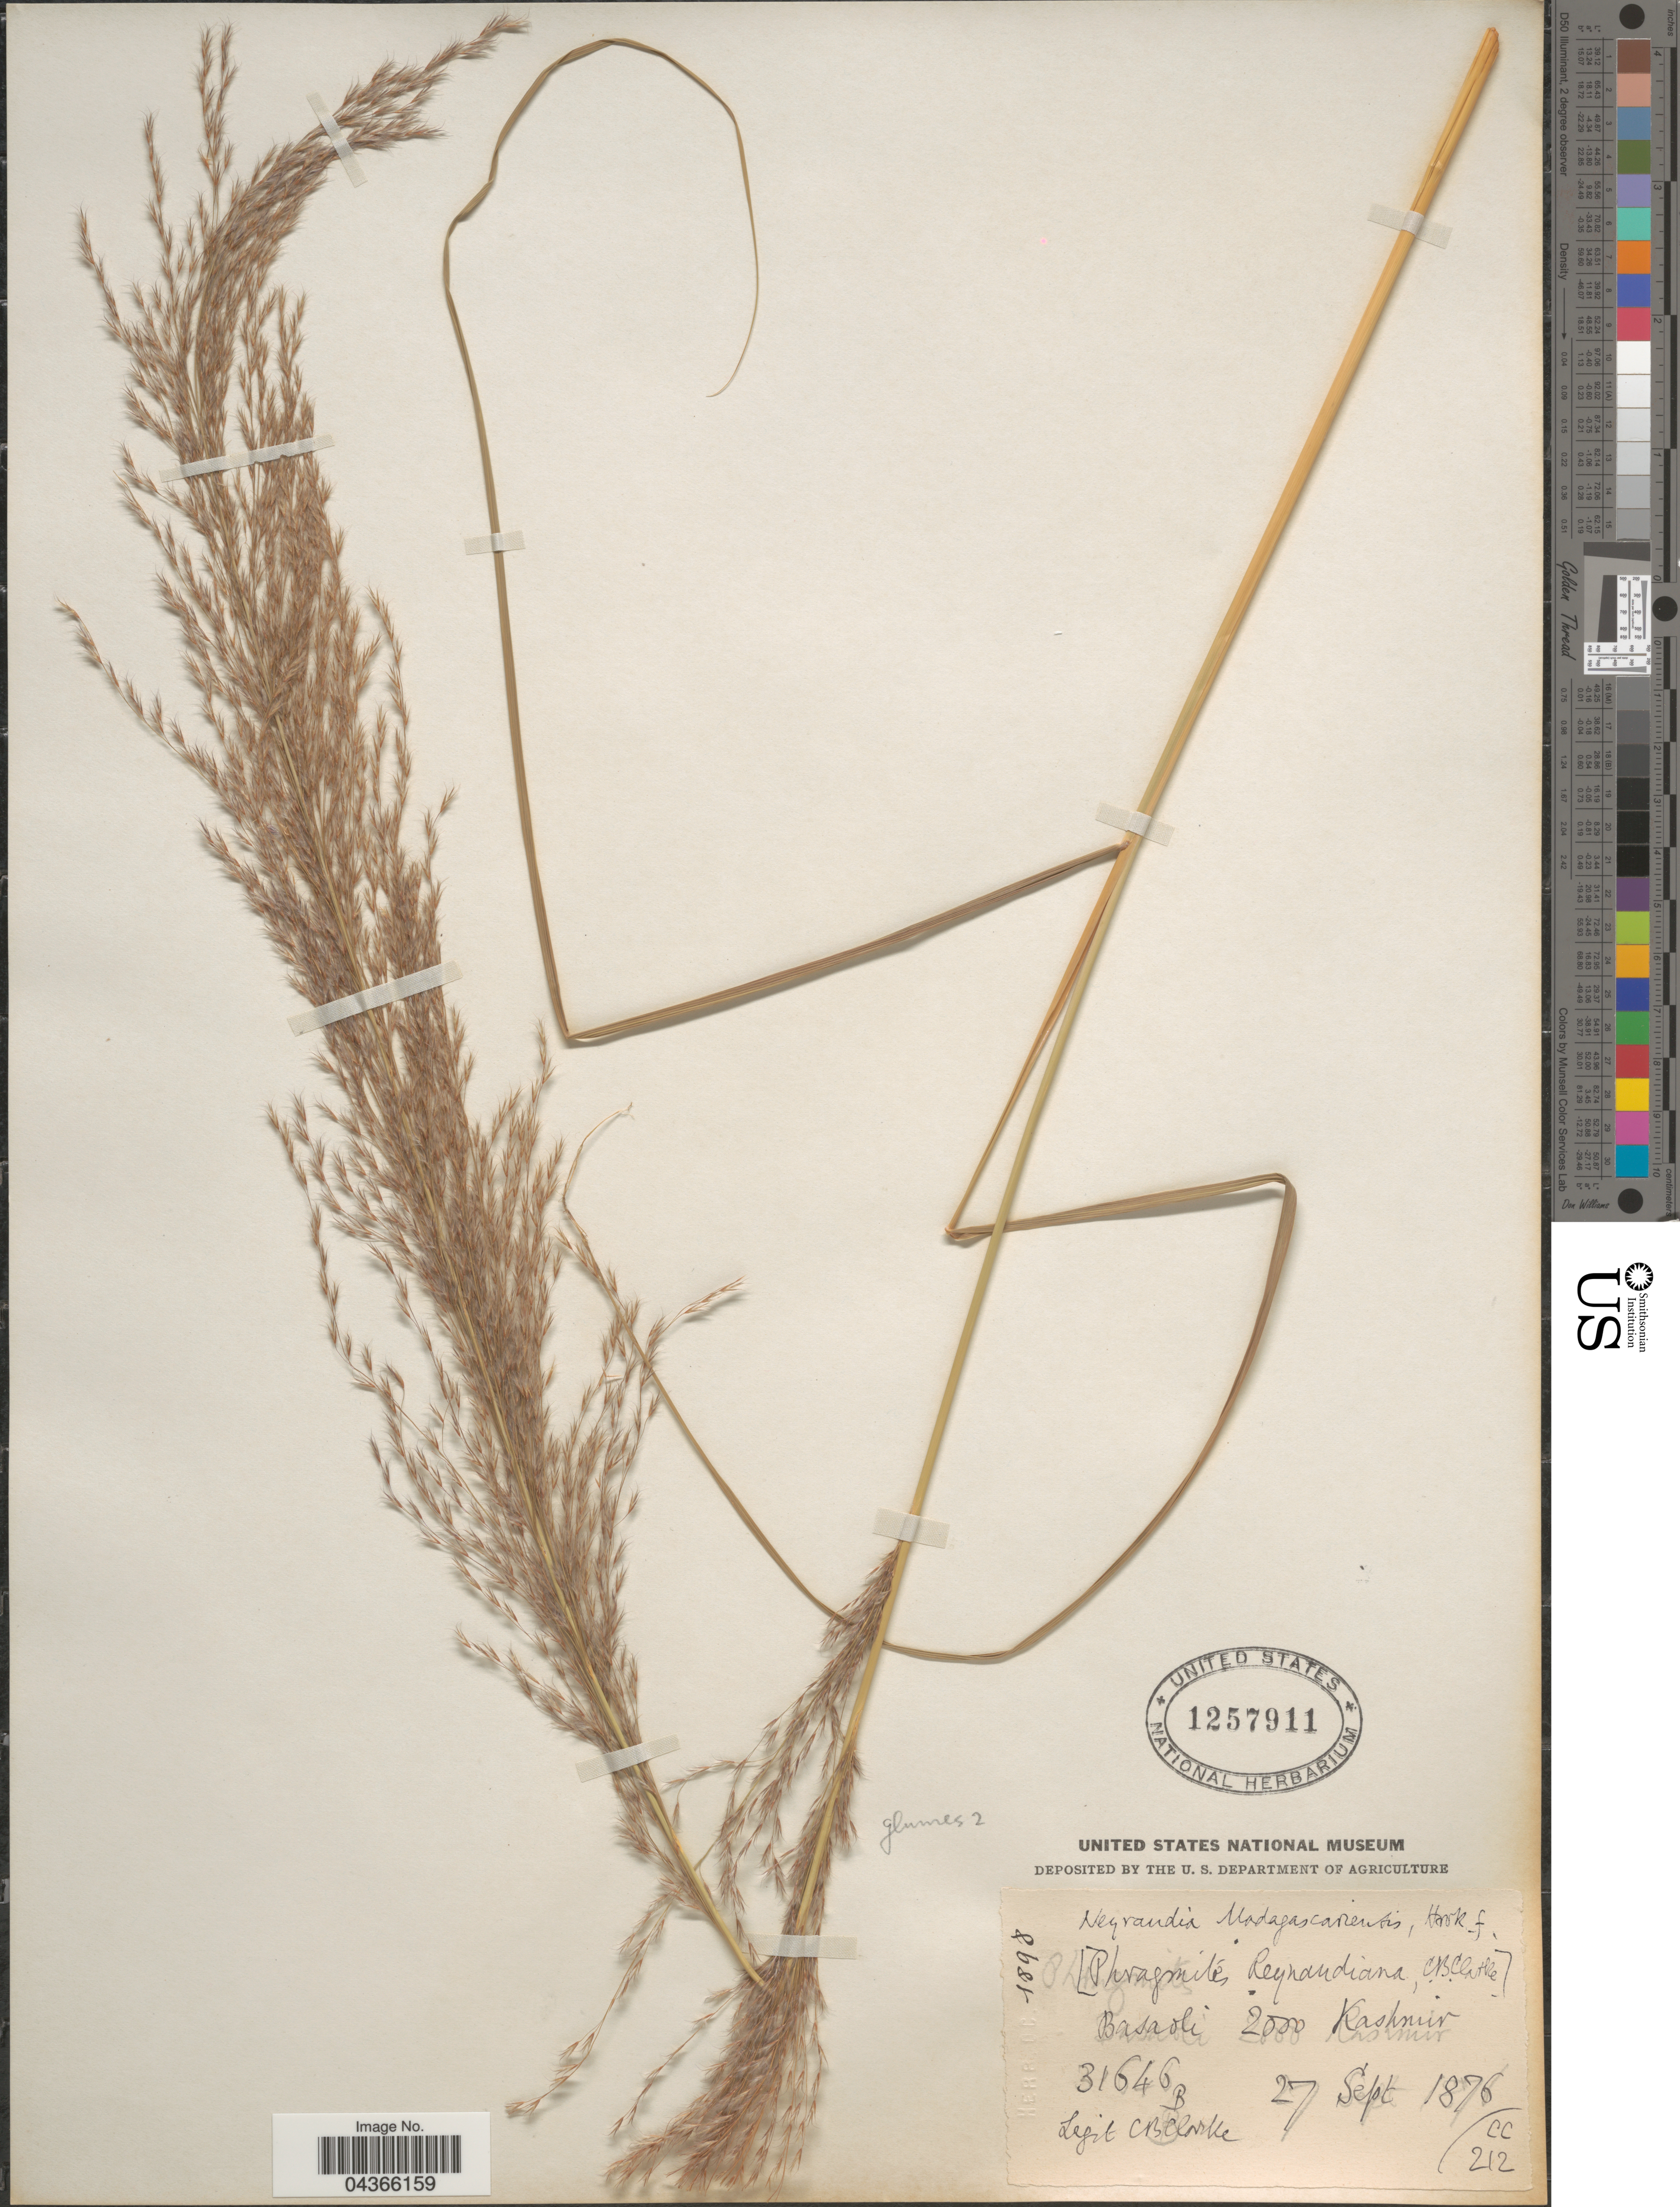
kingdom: Plantae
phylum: Tracheophyta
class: Liliopsida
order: Poales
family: Poaceae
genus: Neyraudia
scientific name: Neyraudia arundinacea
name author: (L.) Henr.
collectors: C. B. Clarke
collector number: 31646B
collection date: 1876-09-27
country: India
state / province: Jammu and Kashmir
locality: Basaoli. Kashmir.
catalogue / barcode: US 1257911